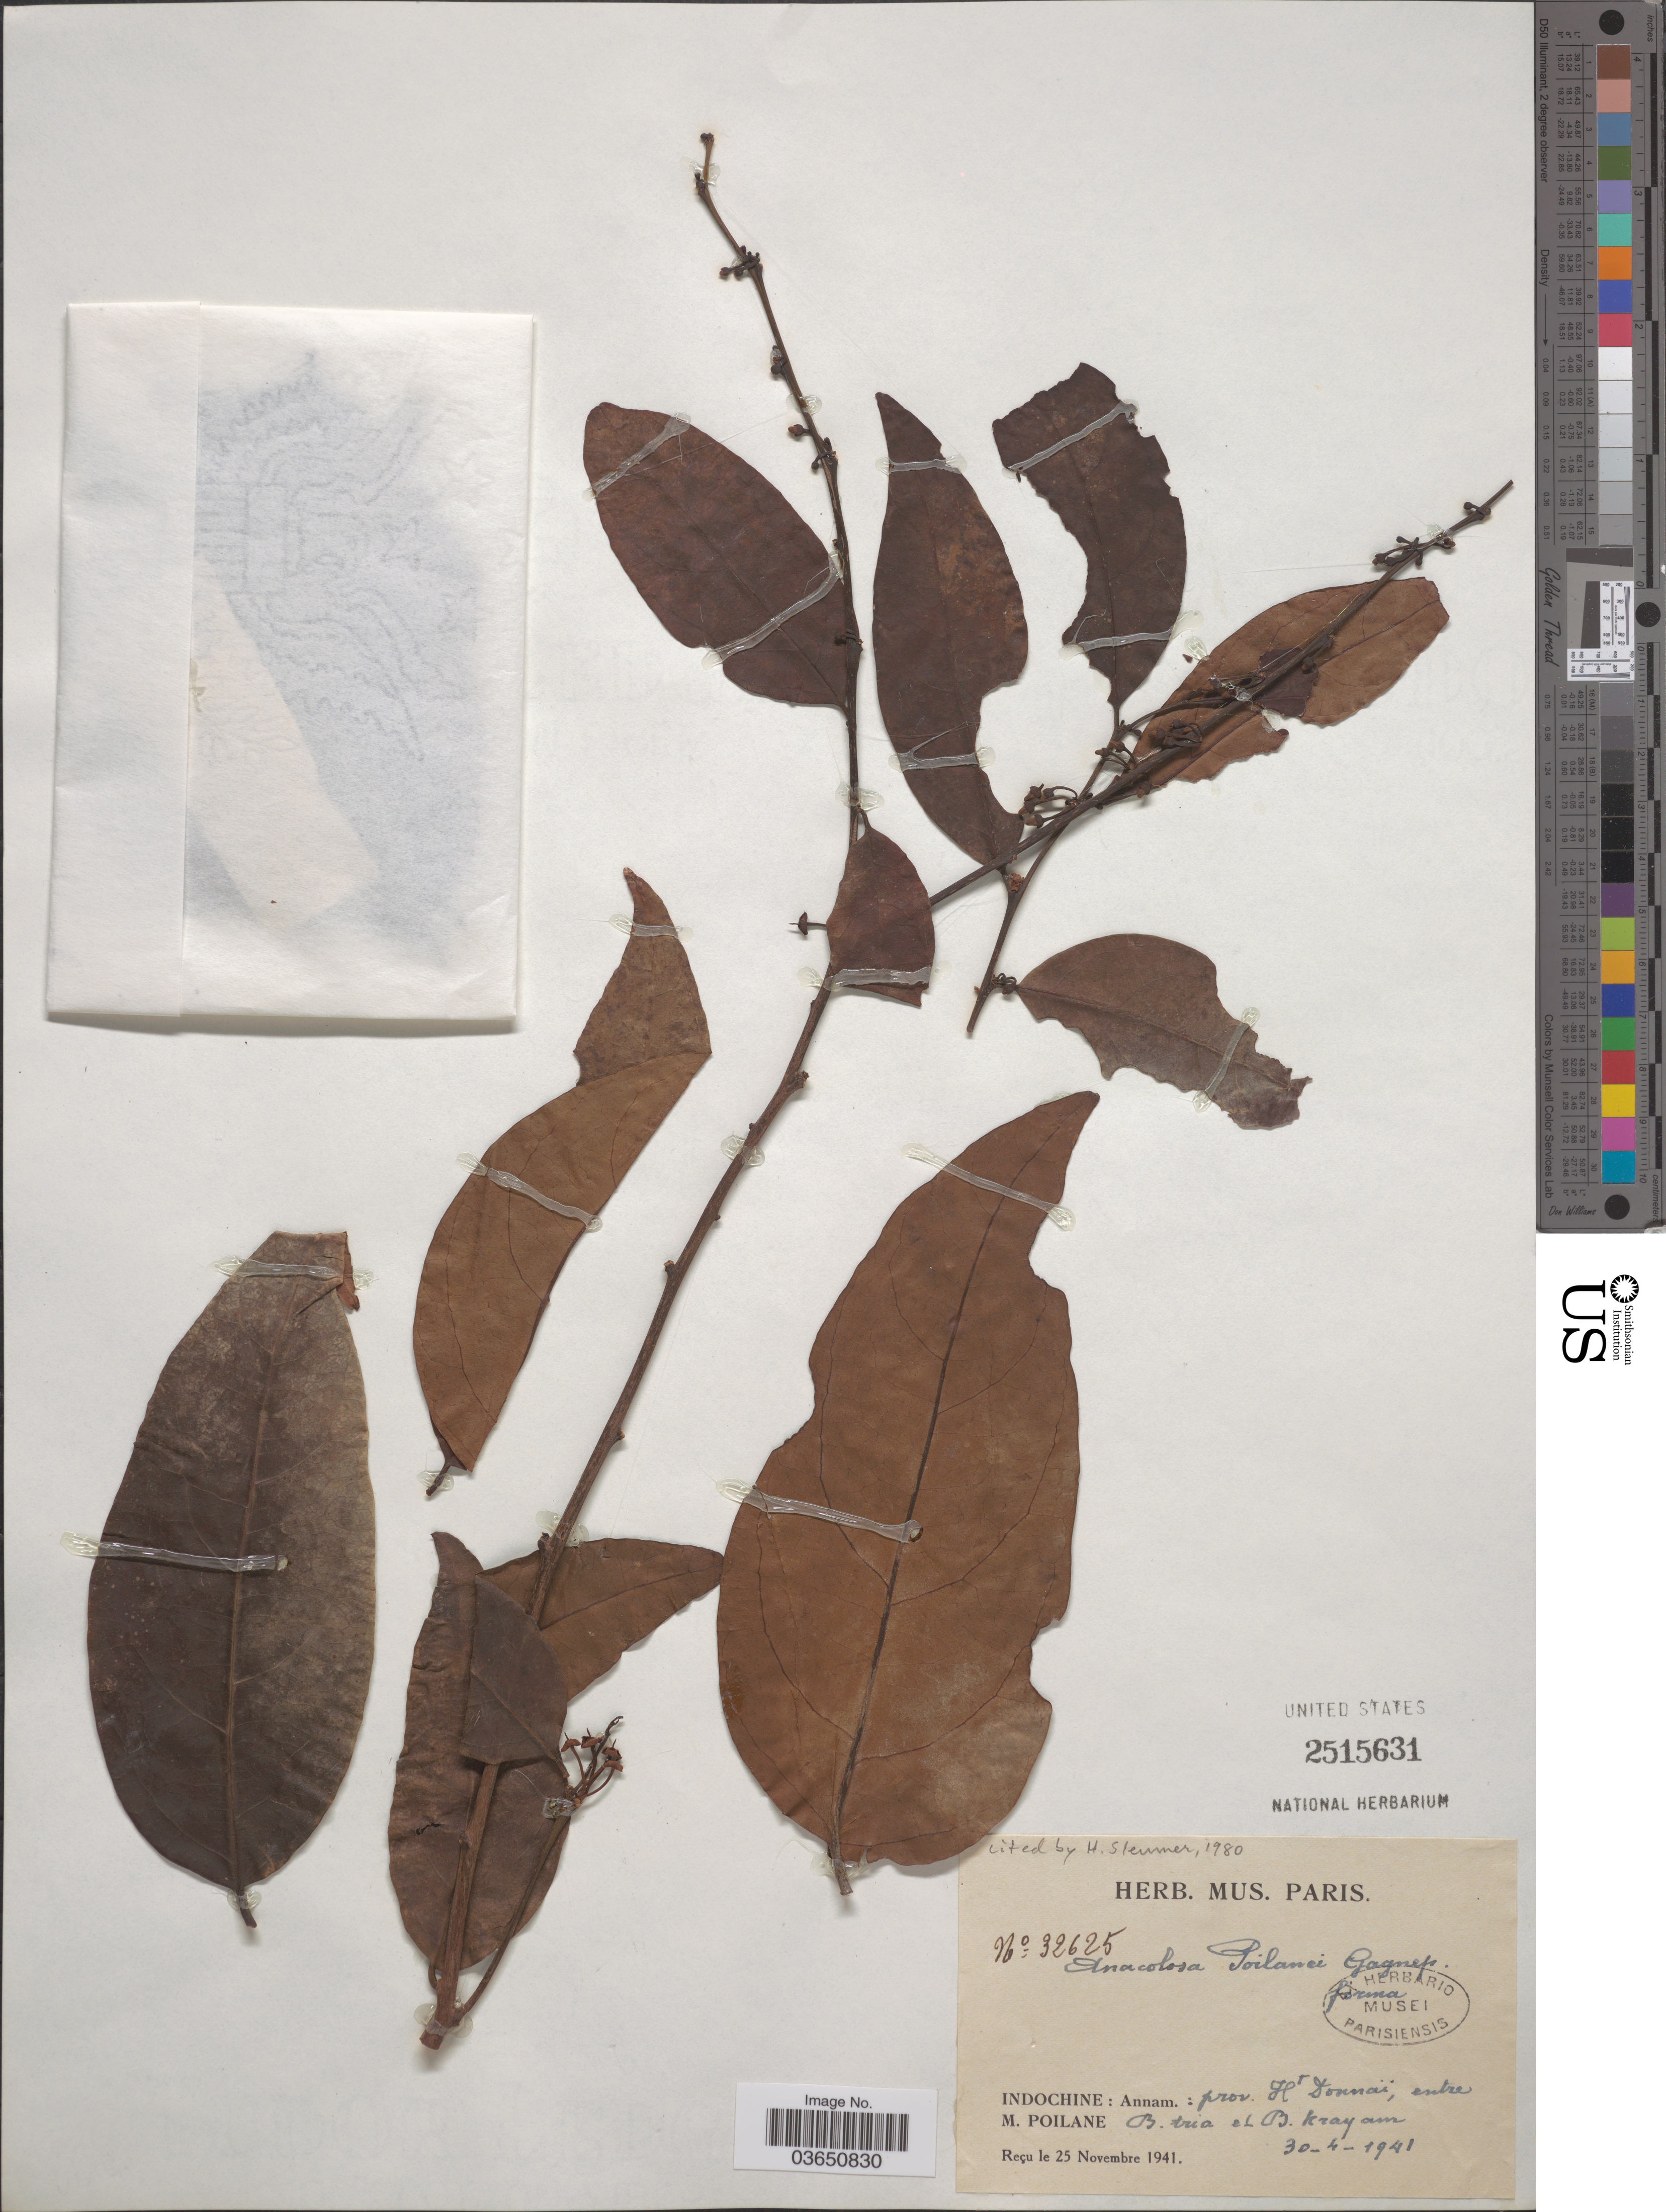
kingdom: Plantae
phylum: Tracheophyta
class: Magnoliopsida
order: Santalales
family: Aptandraceae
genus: Anacolosa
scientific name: Anacolosa poilanei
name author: Gagnep.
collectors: M. Poilane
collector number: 32625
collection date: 1941-04-30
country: Vietnam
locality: Indochine: Annam: prov. Ht Donnaï, entre B. tria et B. krayam.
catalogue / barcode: US 2515631